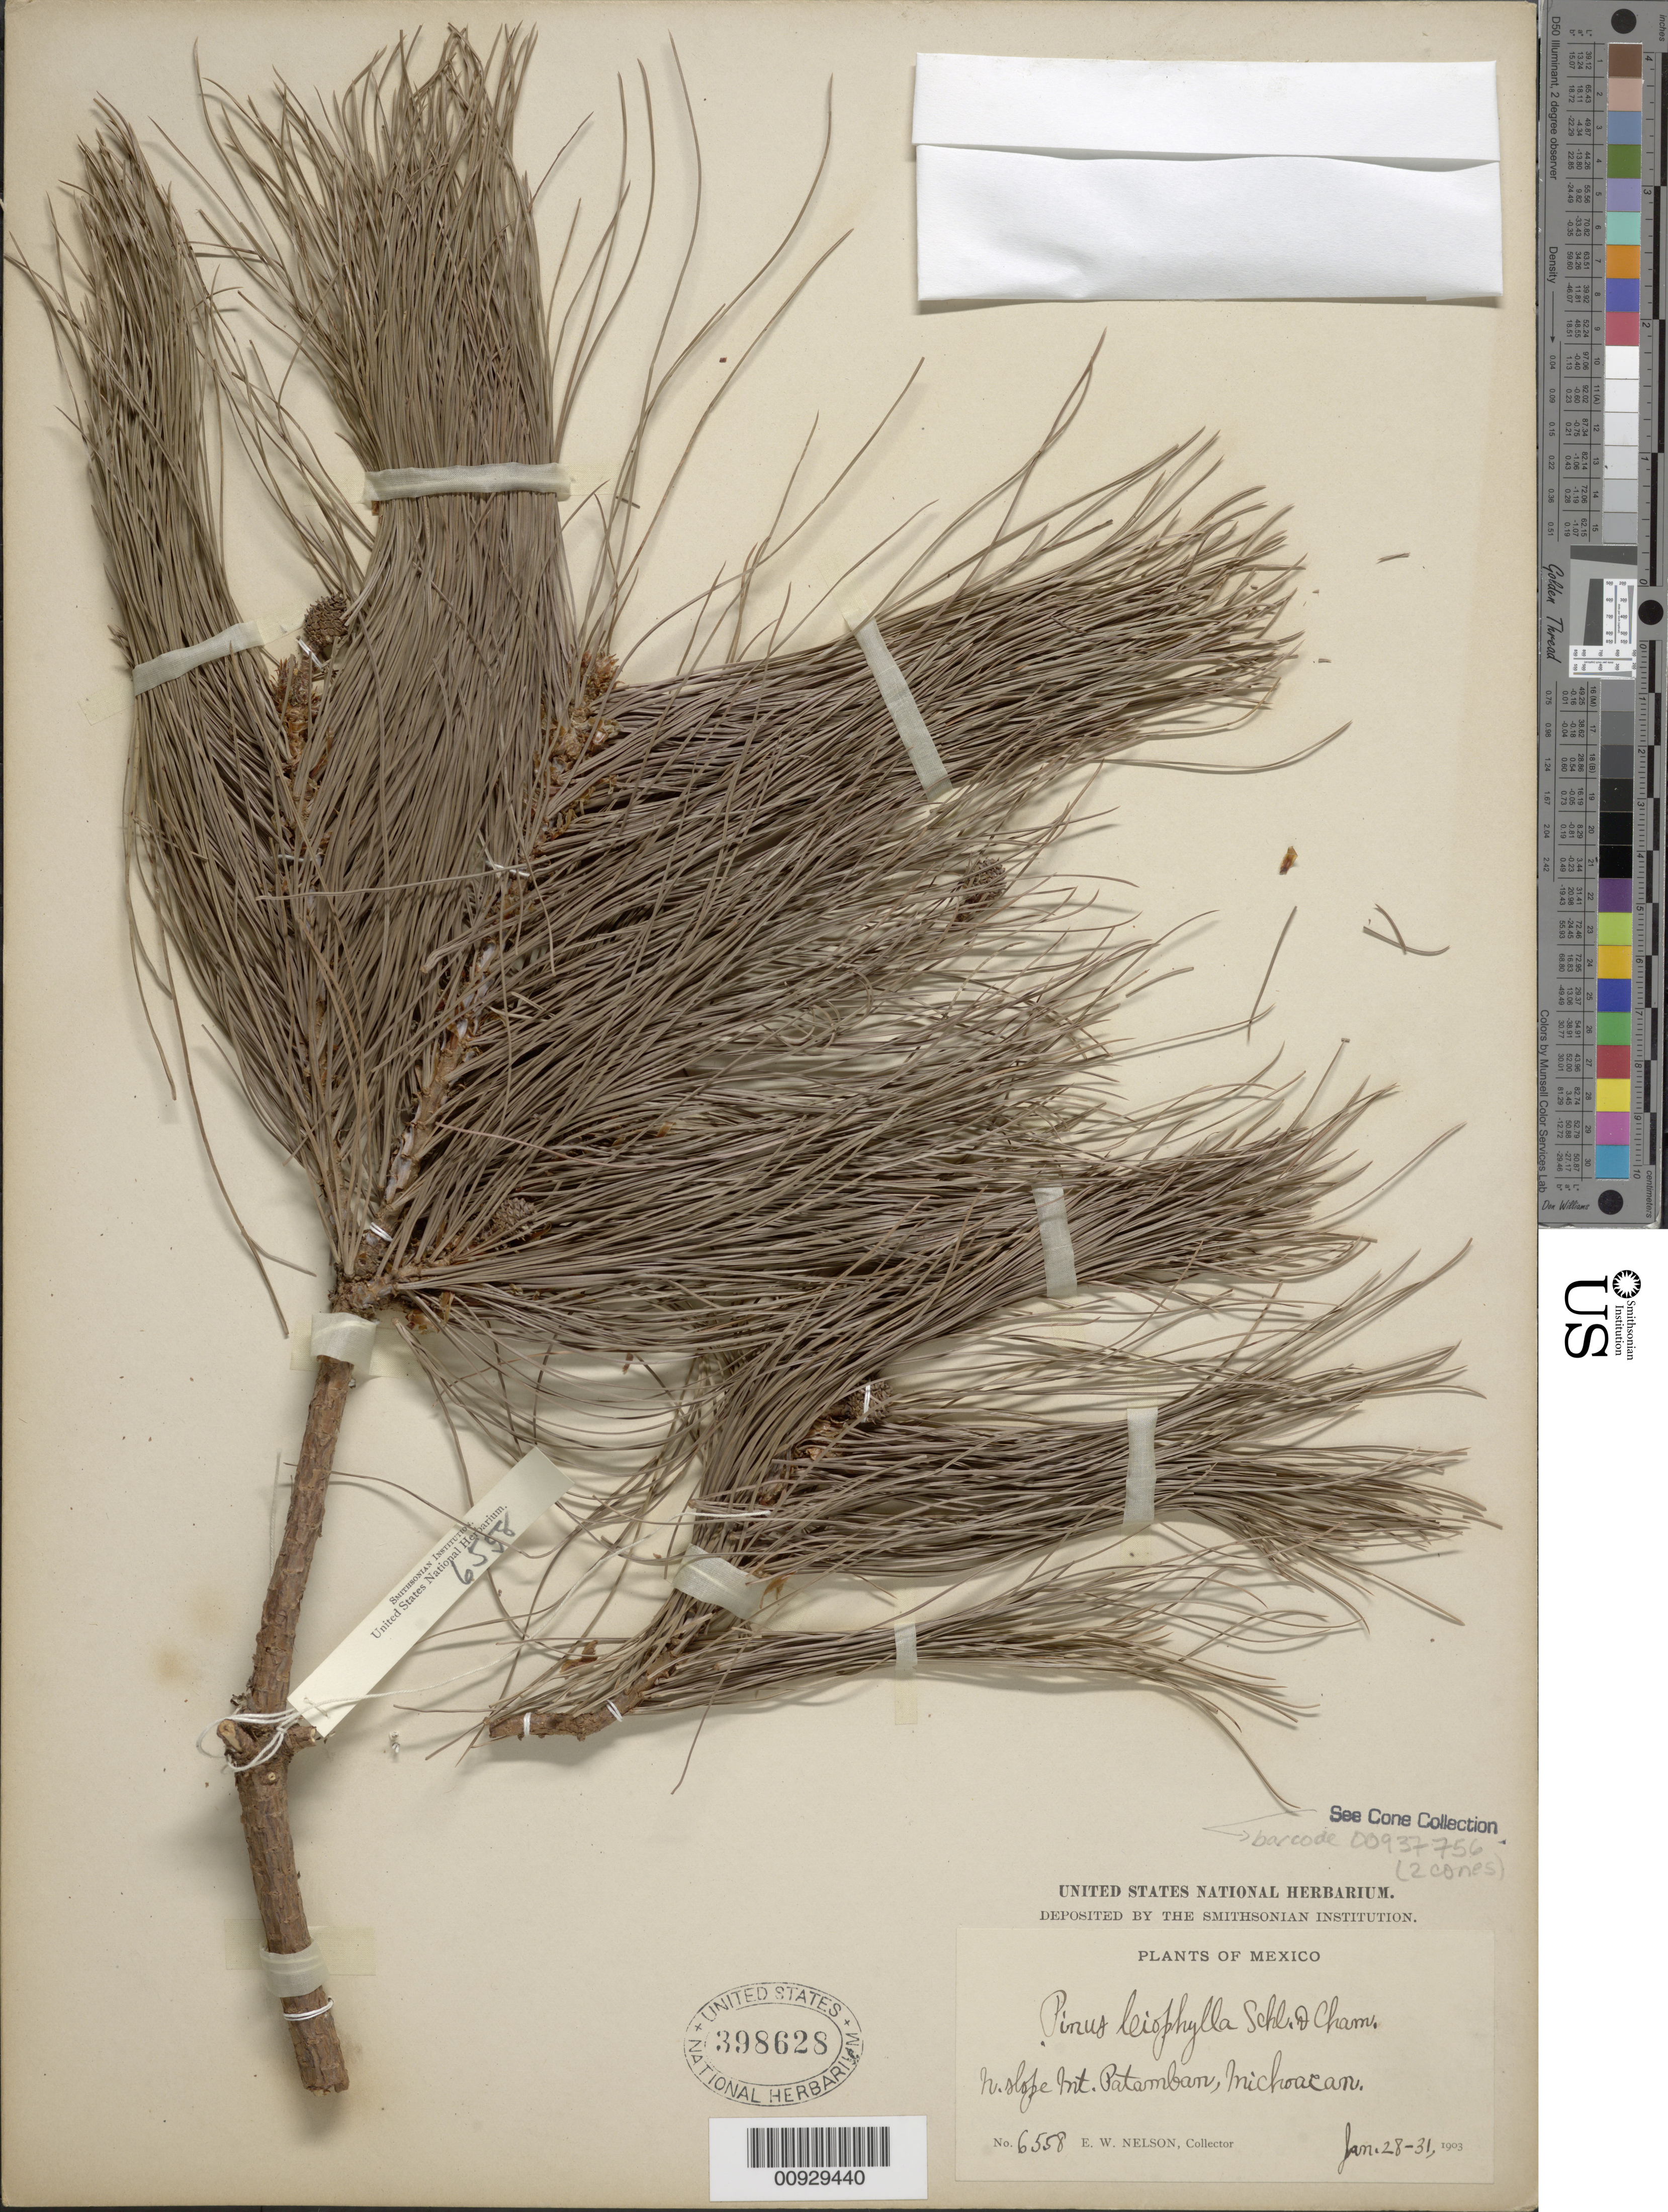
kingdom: Plantae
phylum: Tracheophyta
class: Pinopsida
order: Pinales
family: Pinaceae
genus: Pinus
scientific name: Pinus leiophylla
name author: Schiede ex Schltdl. & Cham.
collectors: E. W. Nelson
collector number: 6558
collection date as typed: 28 Jan 1903 to 31 Jan 1903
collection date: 1903-01-28/1903-01-31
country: Mexico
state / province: Michoacán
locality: N. slope Mount Patamban.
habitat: N. slope.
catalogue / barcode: US 398628